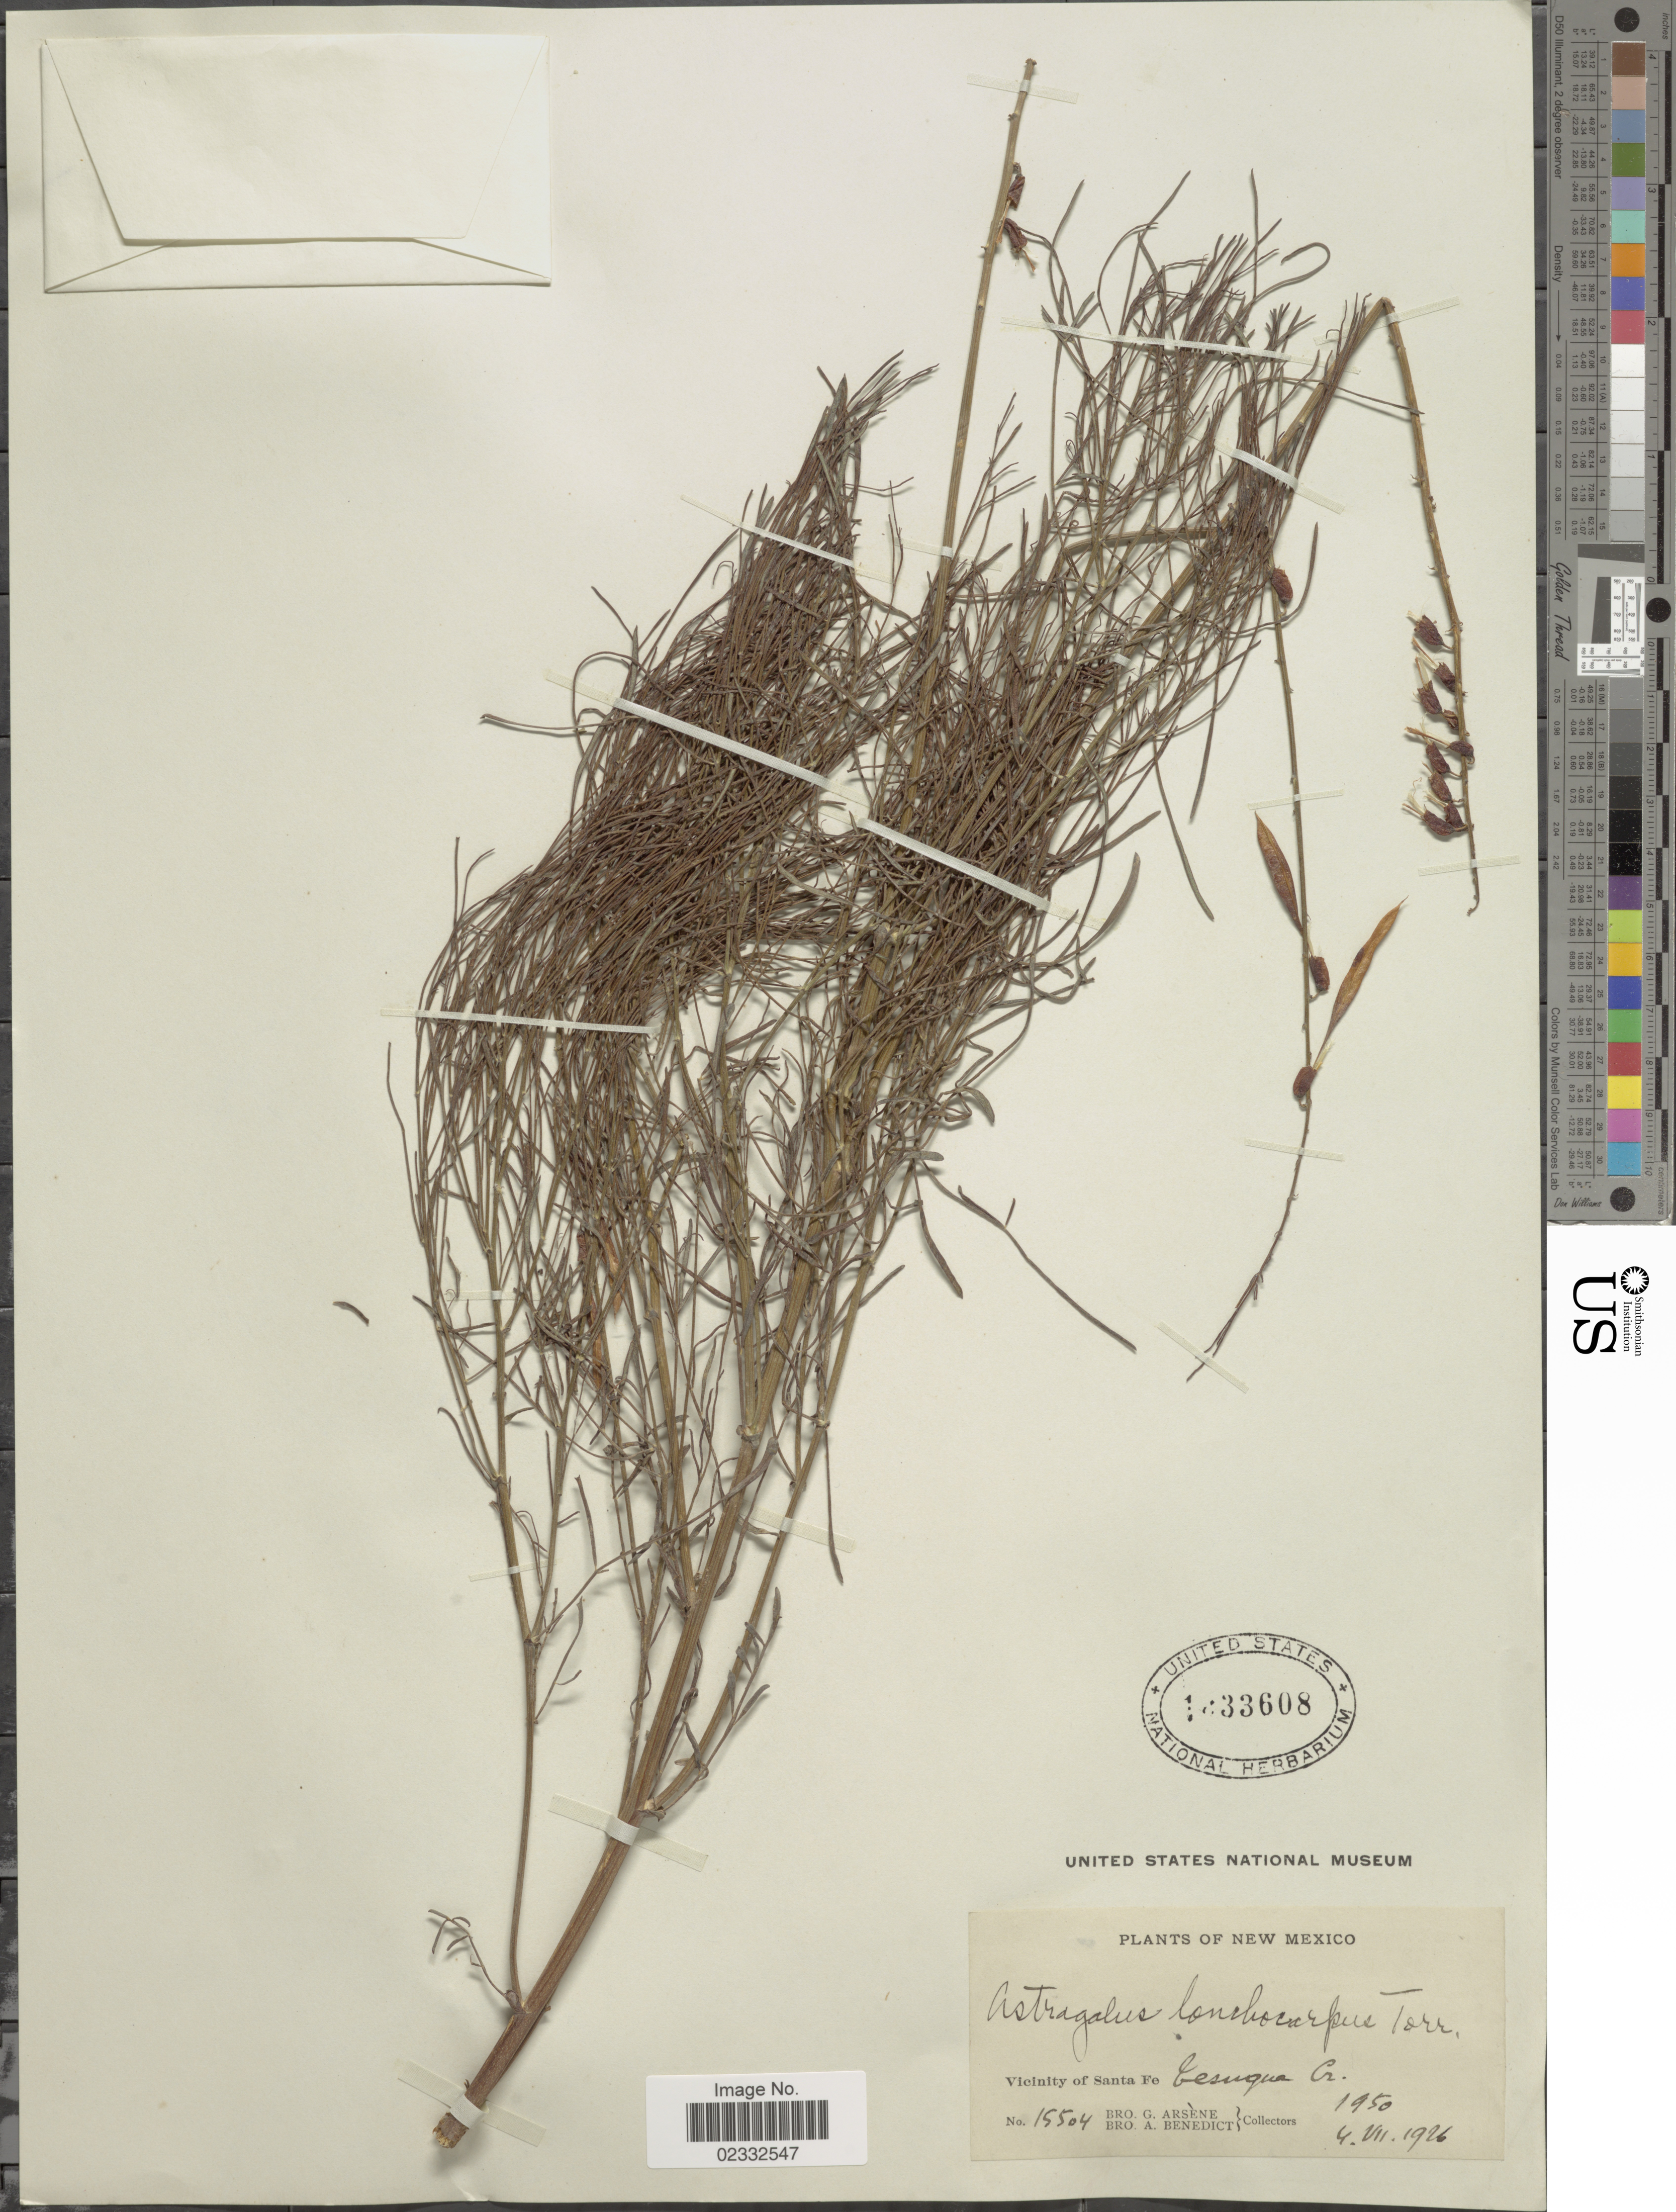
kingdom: Plantae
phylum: Tracheophyta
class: Magnoliopsida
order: Fabales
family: Fabaceae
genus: Astragalus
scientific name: Astragalus lonchocarpus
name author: Torr.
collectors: Bro. G. Arsène & Bro. A. Benedict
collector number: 15504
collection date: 1926-07-04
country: United States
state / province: New Mexico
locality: Vicinity of Santa Fe, Tesuque Creek